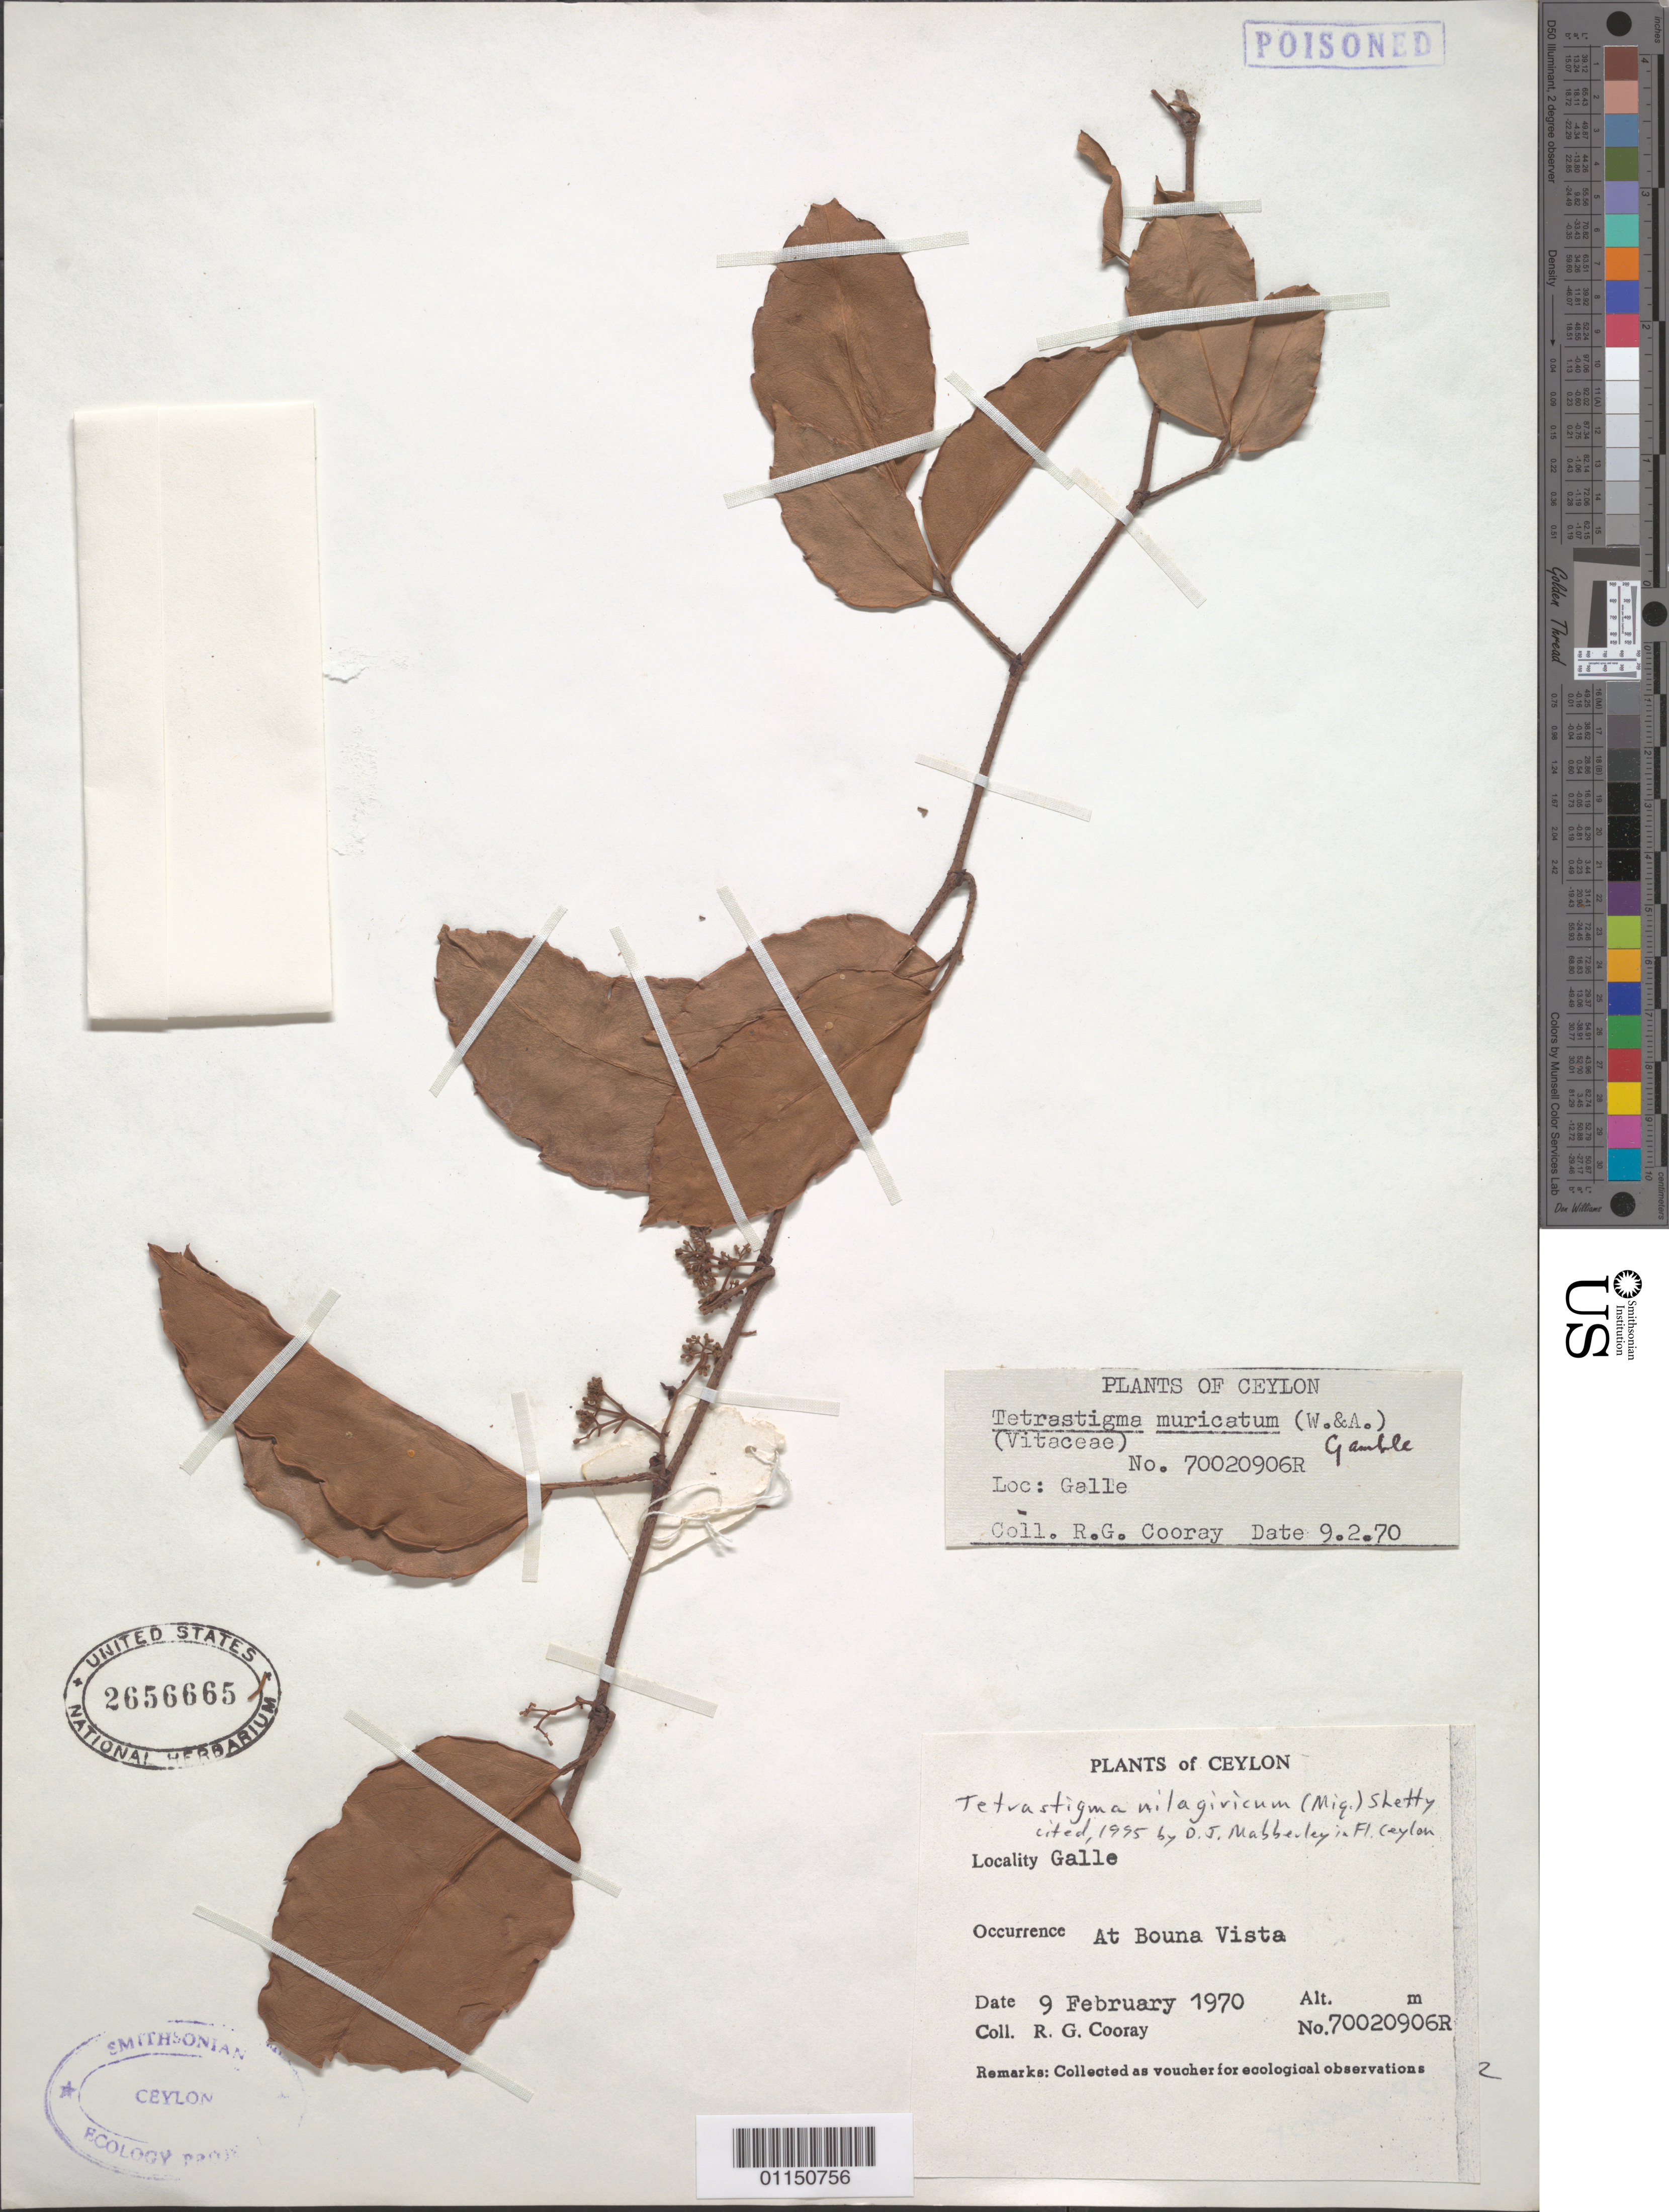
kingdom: Plantae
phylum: Tracheophyta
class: Magnoliopsida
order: Vitales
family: Vitaceae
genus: Tetrastigma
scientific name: Tetrastigma nilagiricum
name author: (Mig.) B.V. Shetty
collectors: R. Cooray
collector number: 70020906R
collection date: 1970-02-09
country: Sri Lanka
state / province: Southern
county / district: Galle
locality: At Bouna Vista.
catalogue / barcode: US 2656665